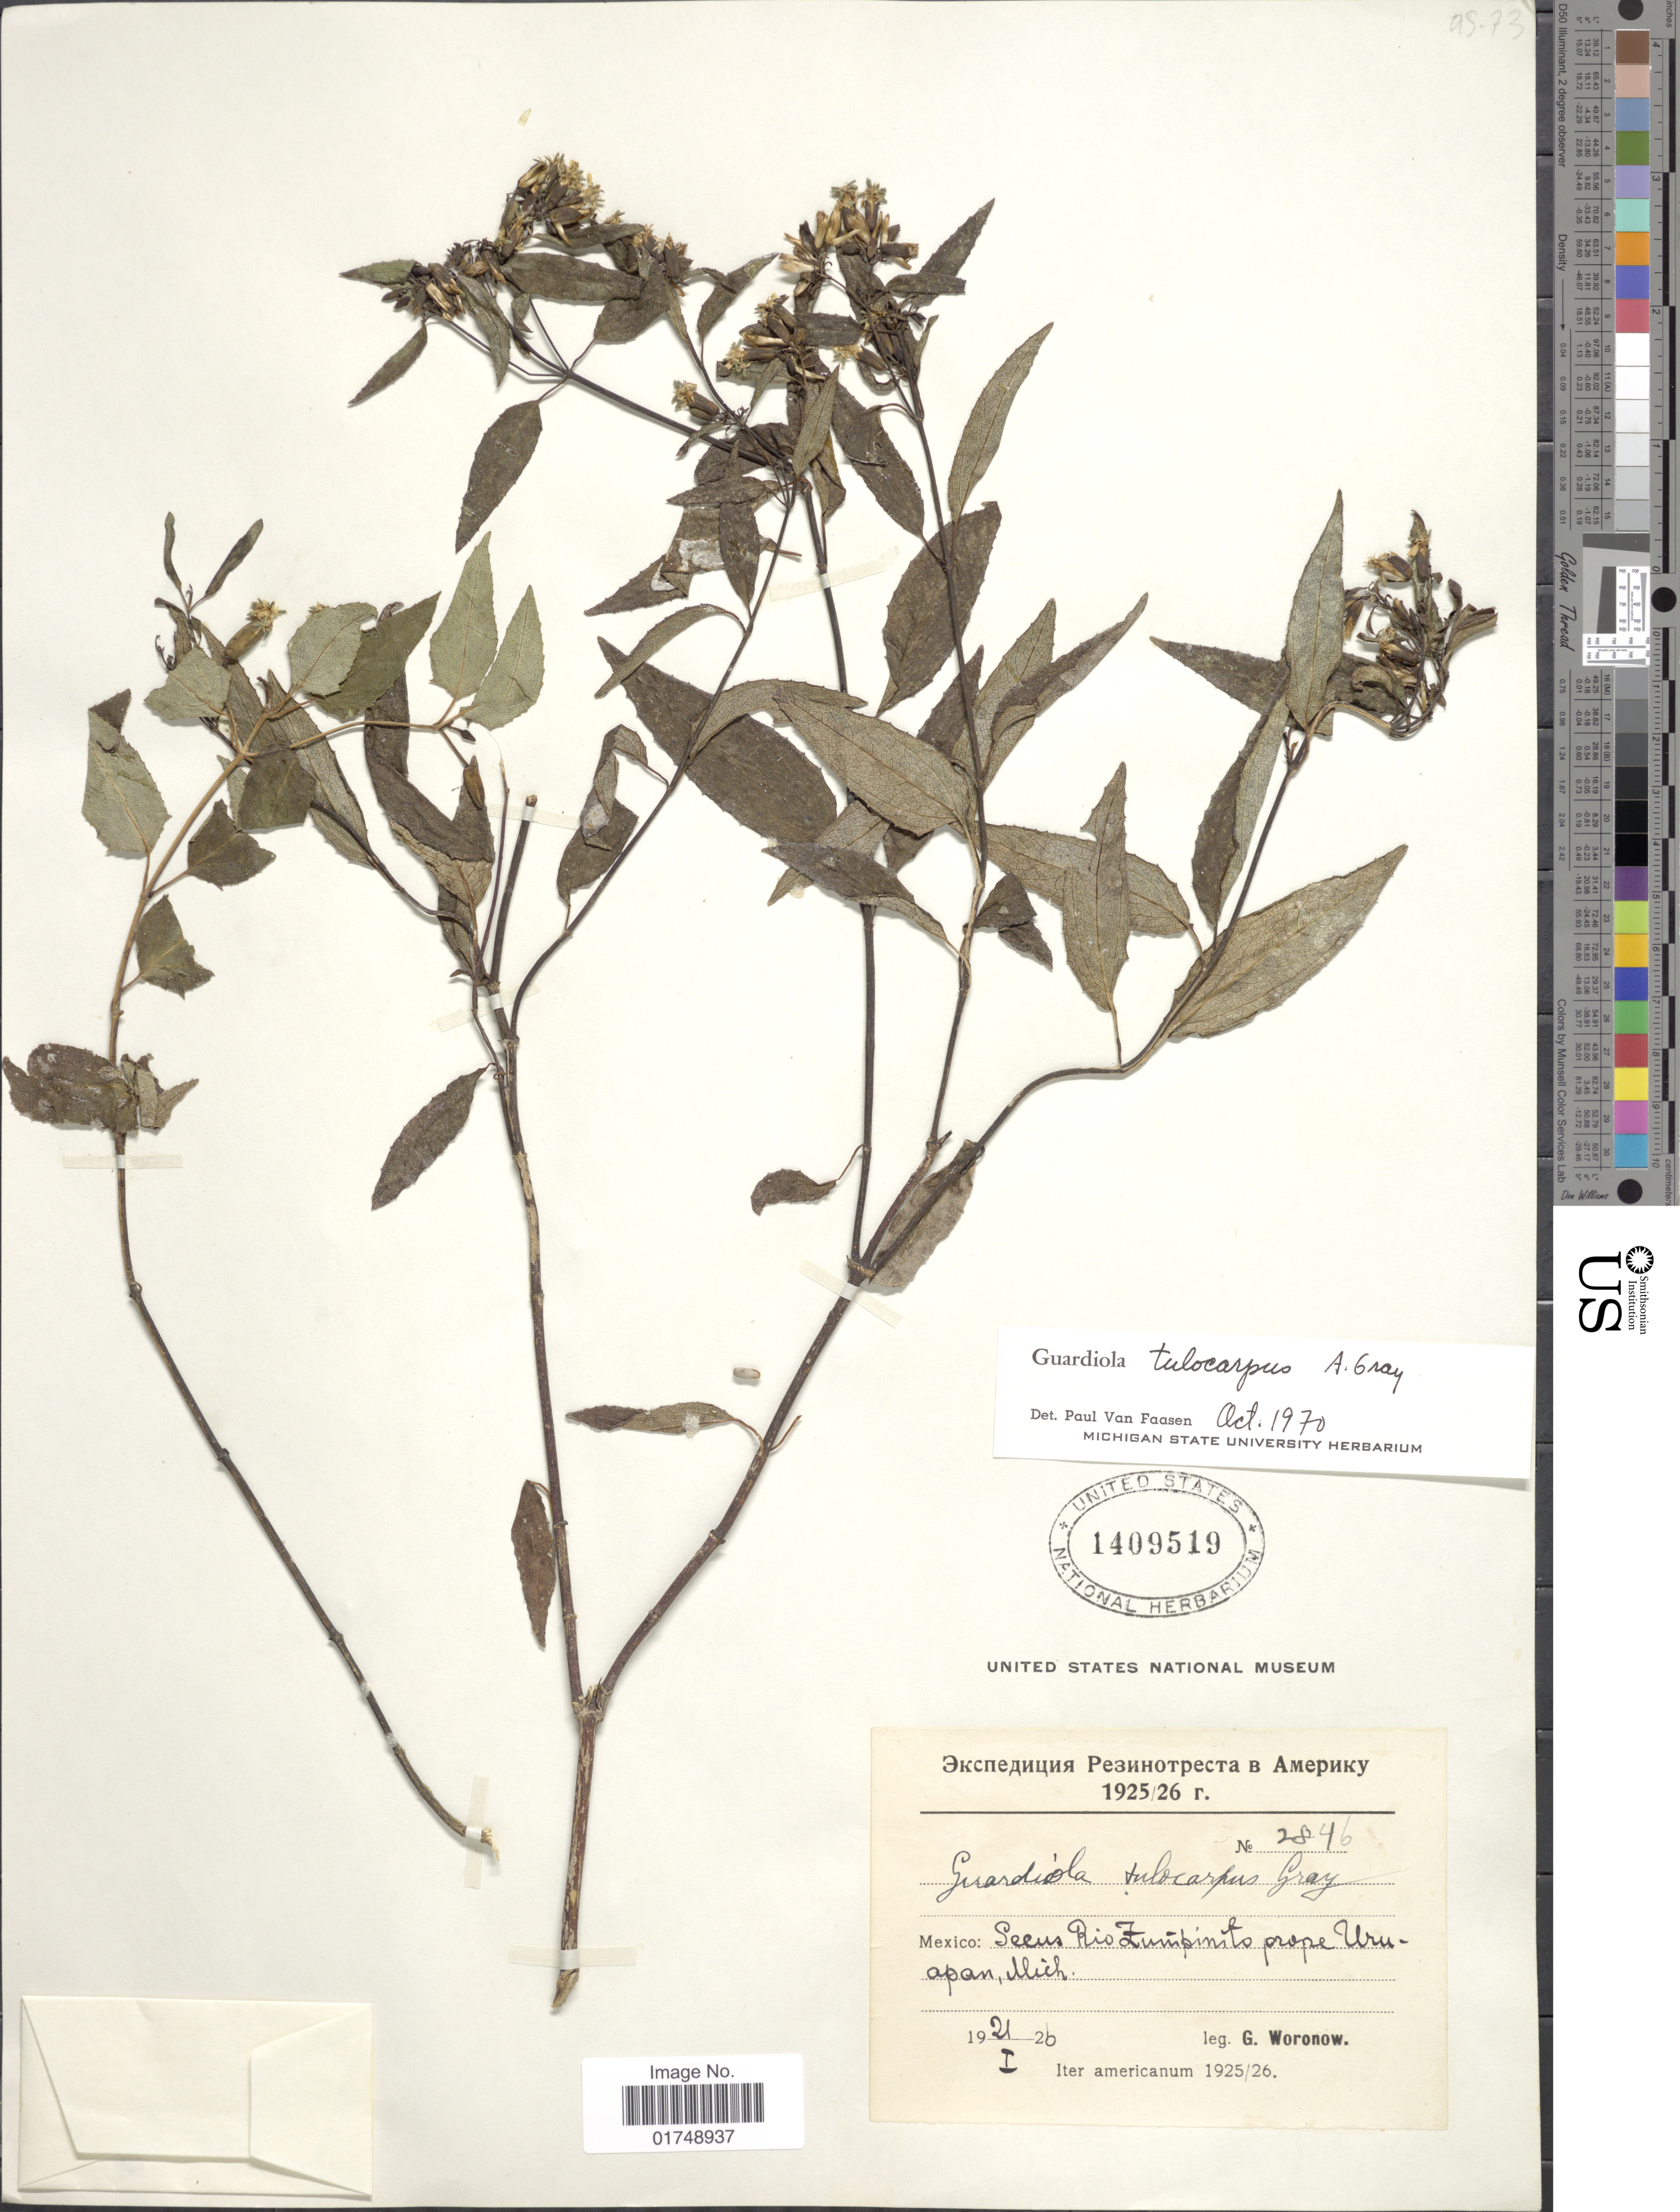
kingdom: Plantae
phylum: Tracheophyta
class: Magnoliopsida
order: Asterales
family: Asteraceae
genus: Guardiola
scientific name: Guardiola tulocarpus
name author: A. Gray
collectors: G. Woronow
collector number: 2846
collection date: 1926-01-21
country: Mexico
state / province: Michoacán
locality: Secus Rio Zumpinito prope Uruapan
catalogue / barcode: US 1409519